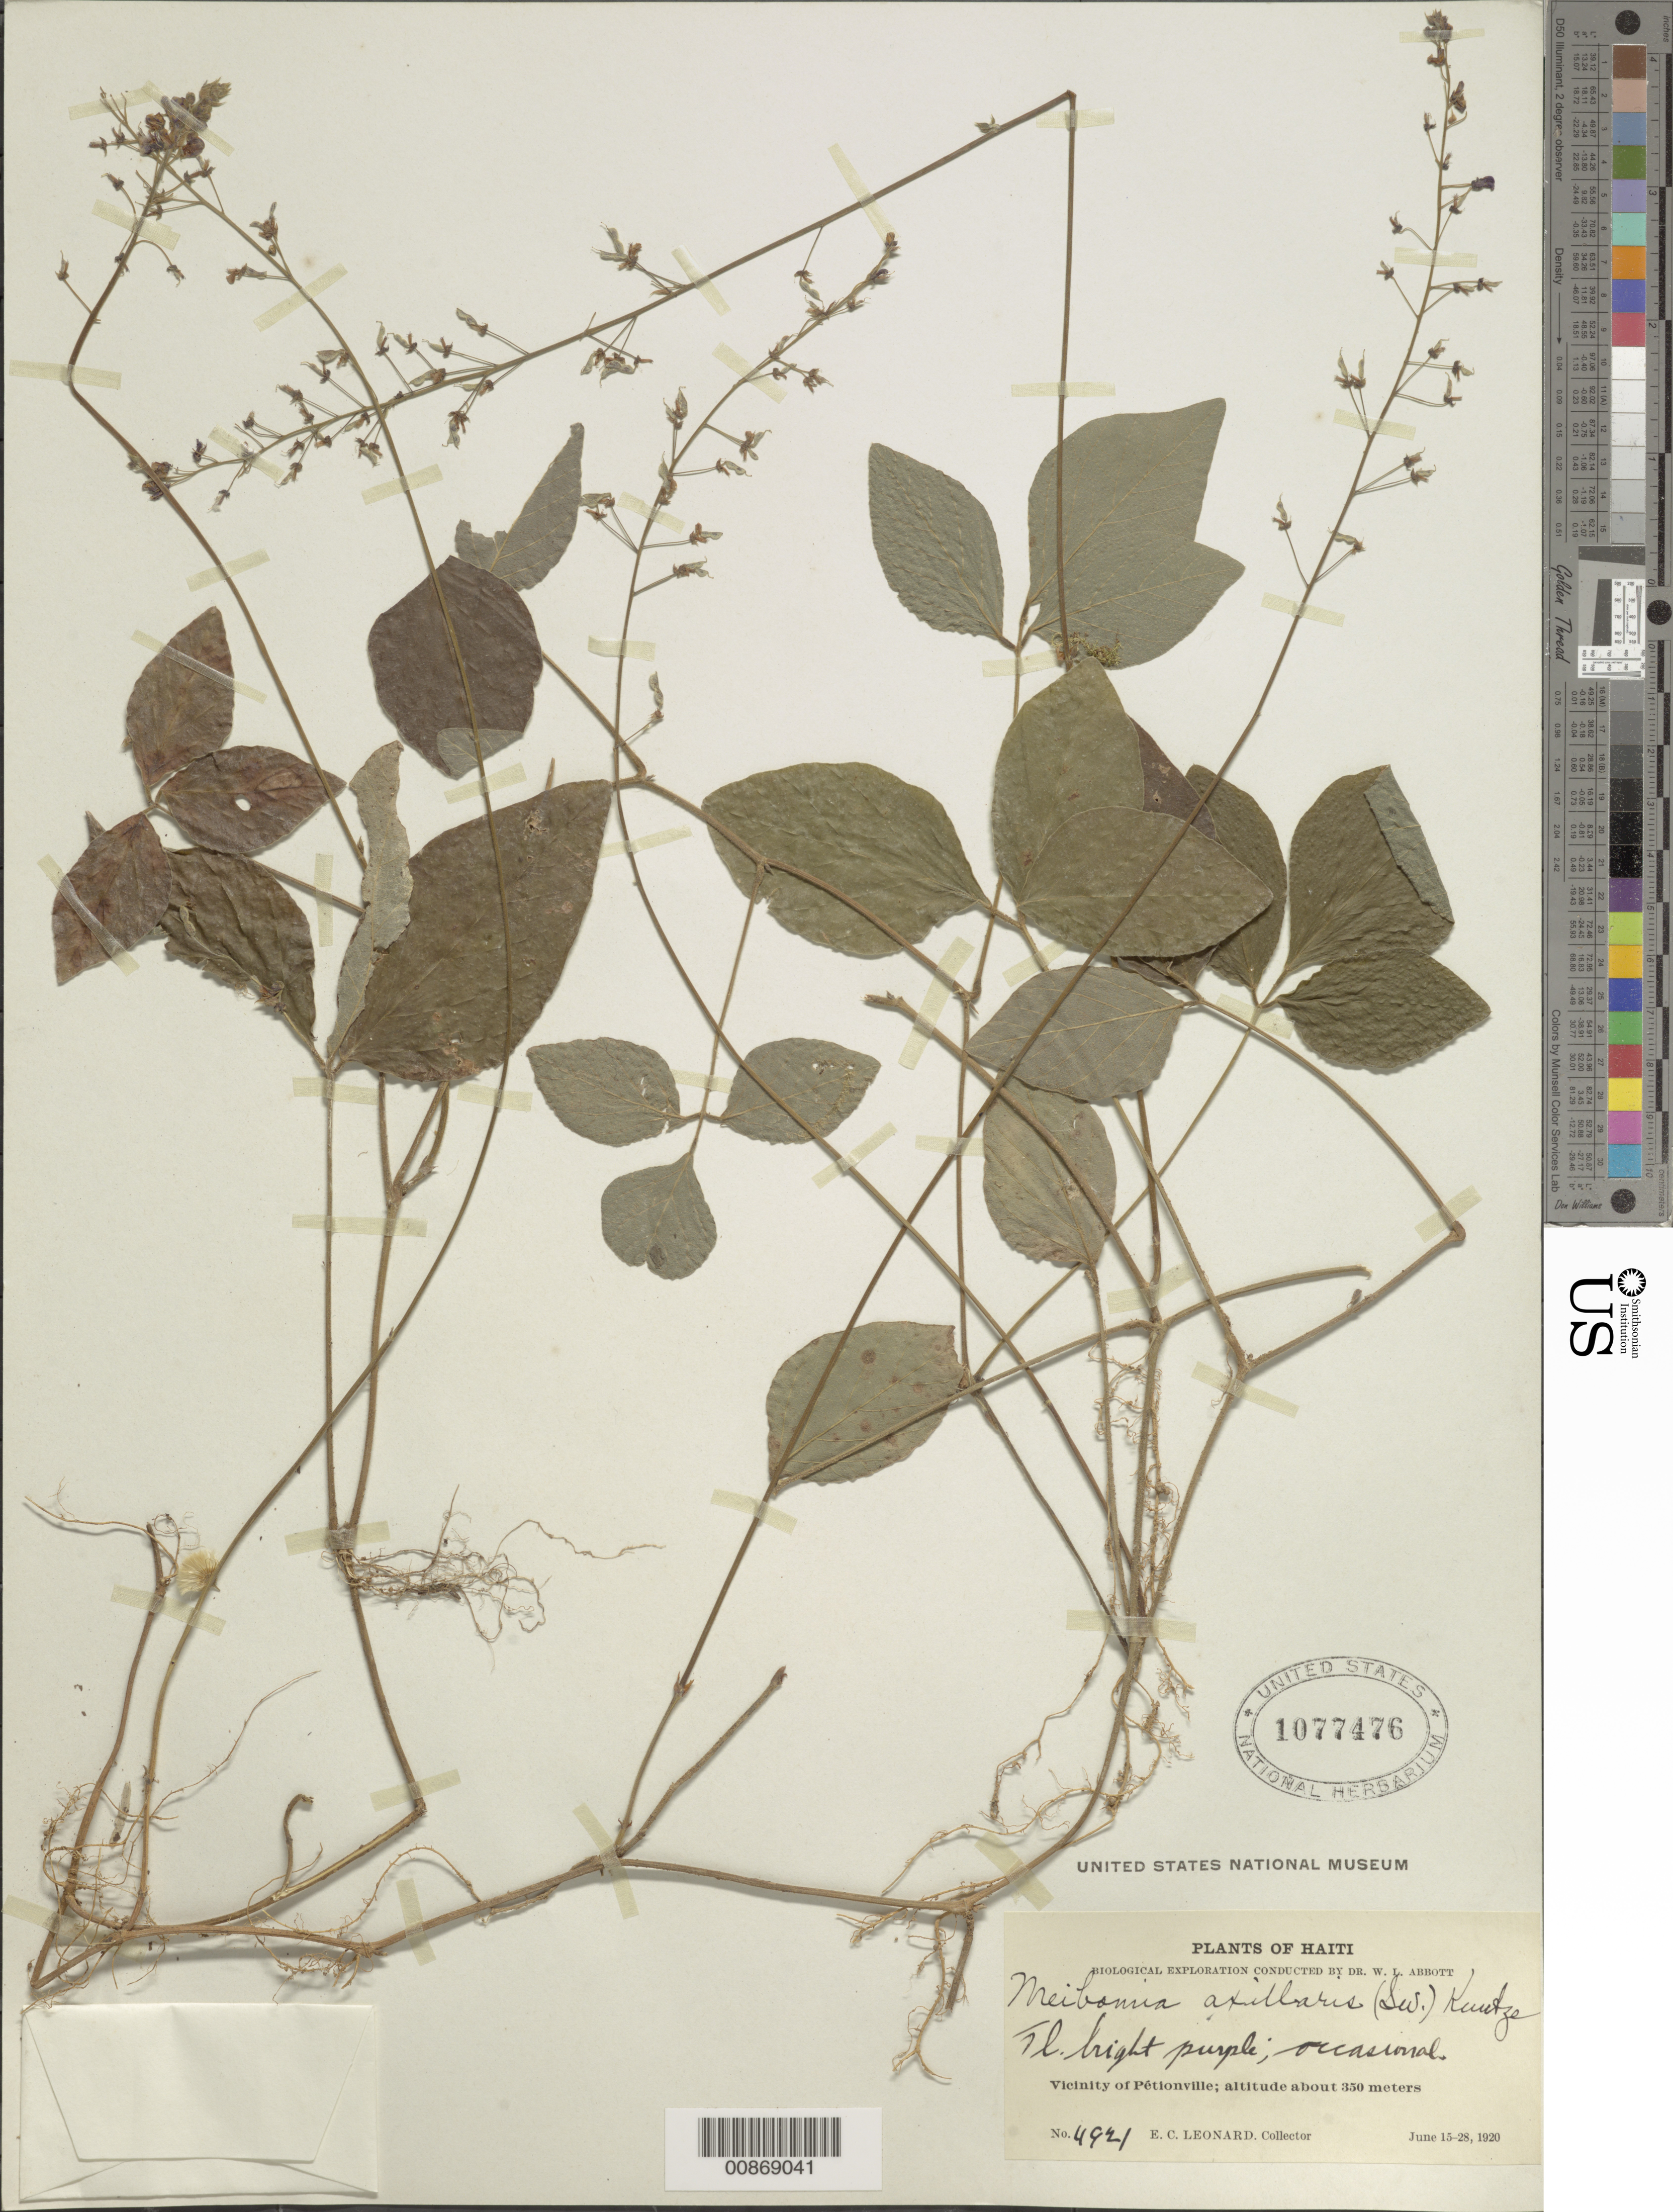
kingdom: Plantae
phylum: Tracheophyta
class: Magnoliopsida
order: Fabales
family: Fabaceae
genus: Desmodium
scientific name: Desmodium axillare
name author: (Sw.) DC.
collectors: E. C. Leonard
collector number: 4921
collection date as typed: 15 Jun 1920 to 28 Jun 1920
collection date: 1920-06-15/1920-06-28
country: Haiti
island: Hispaniola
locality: Vicinity of Pétionville.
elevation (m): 350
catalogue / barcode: US 1077476